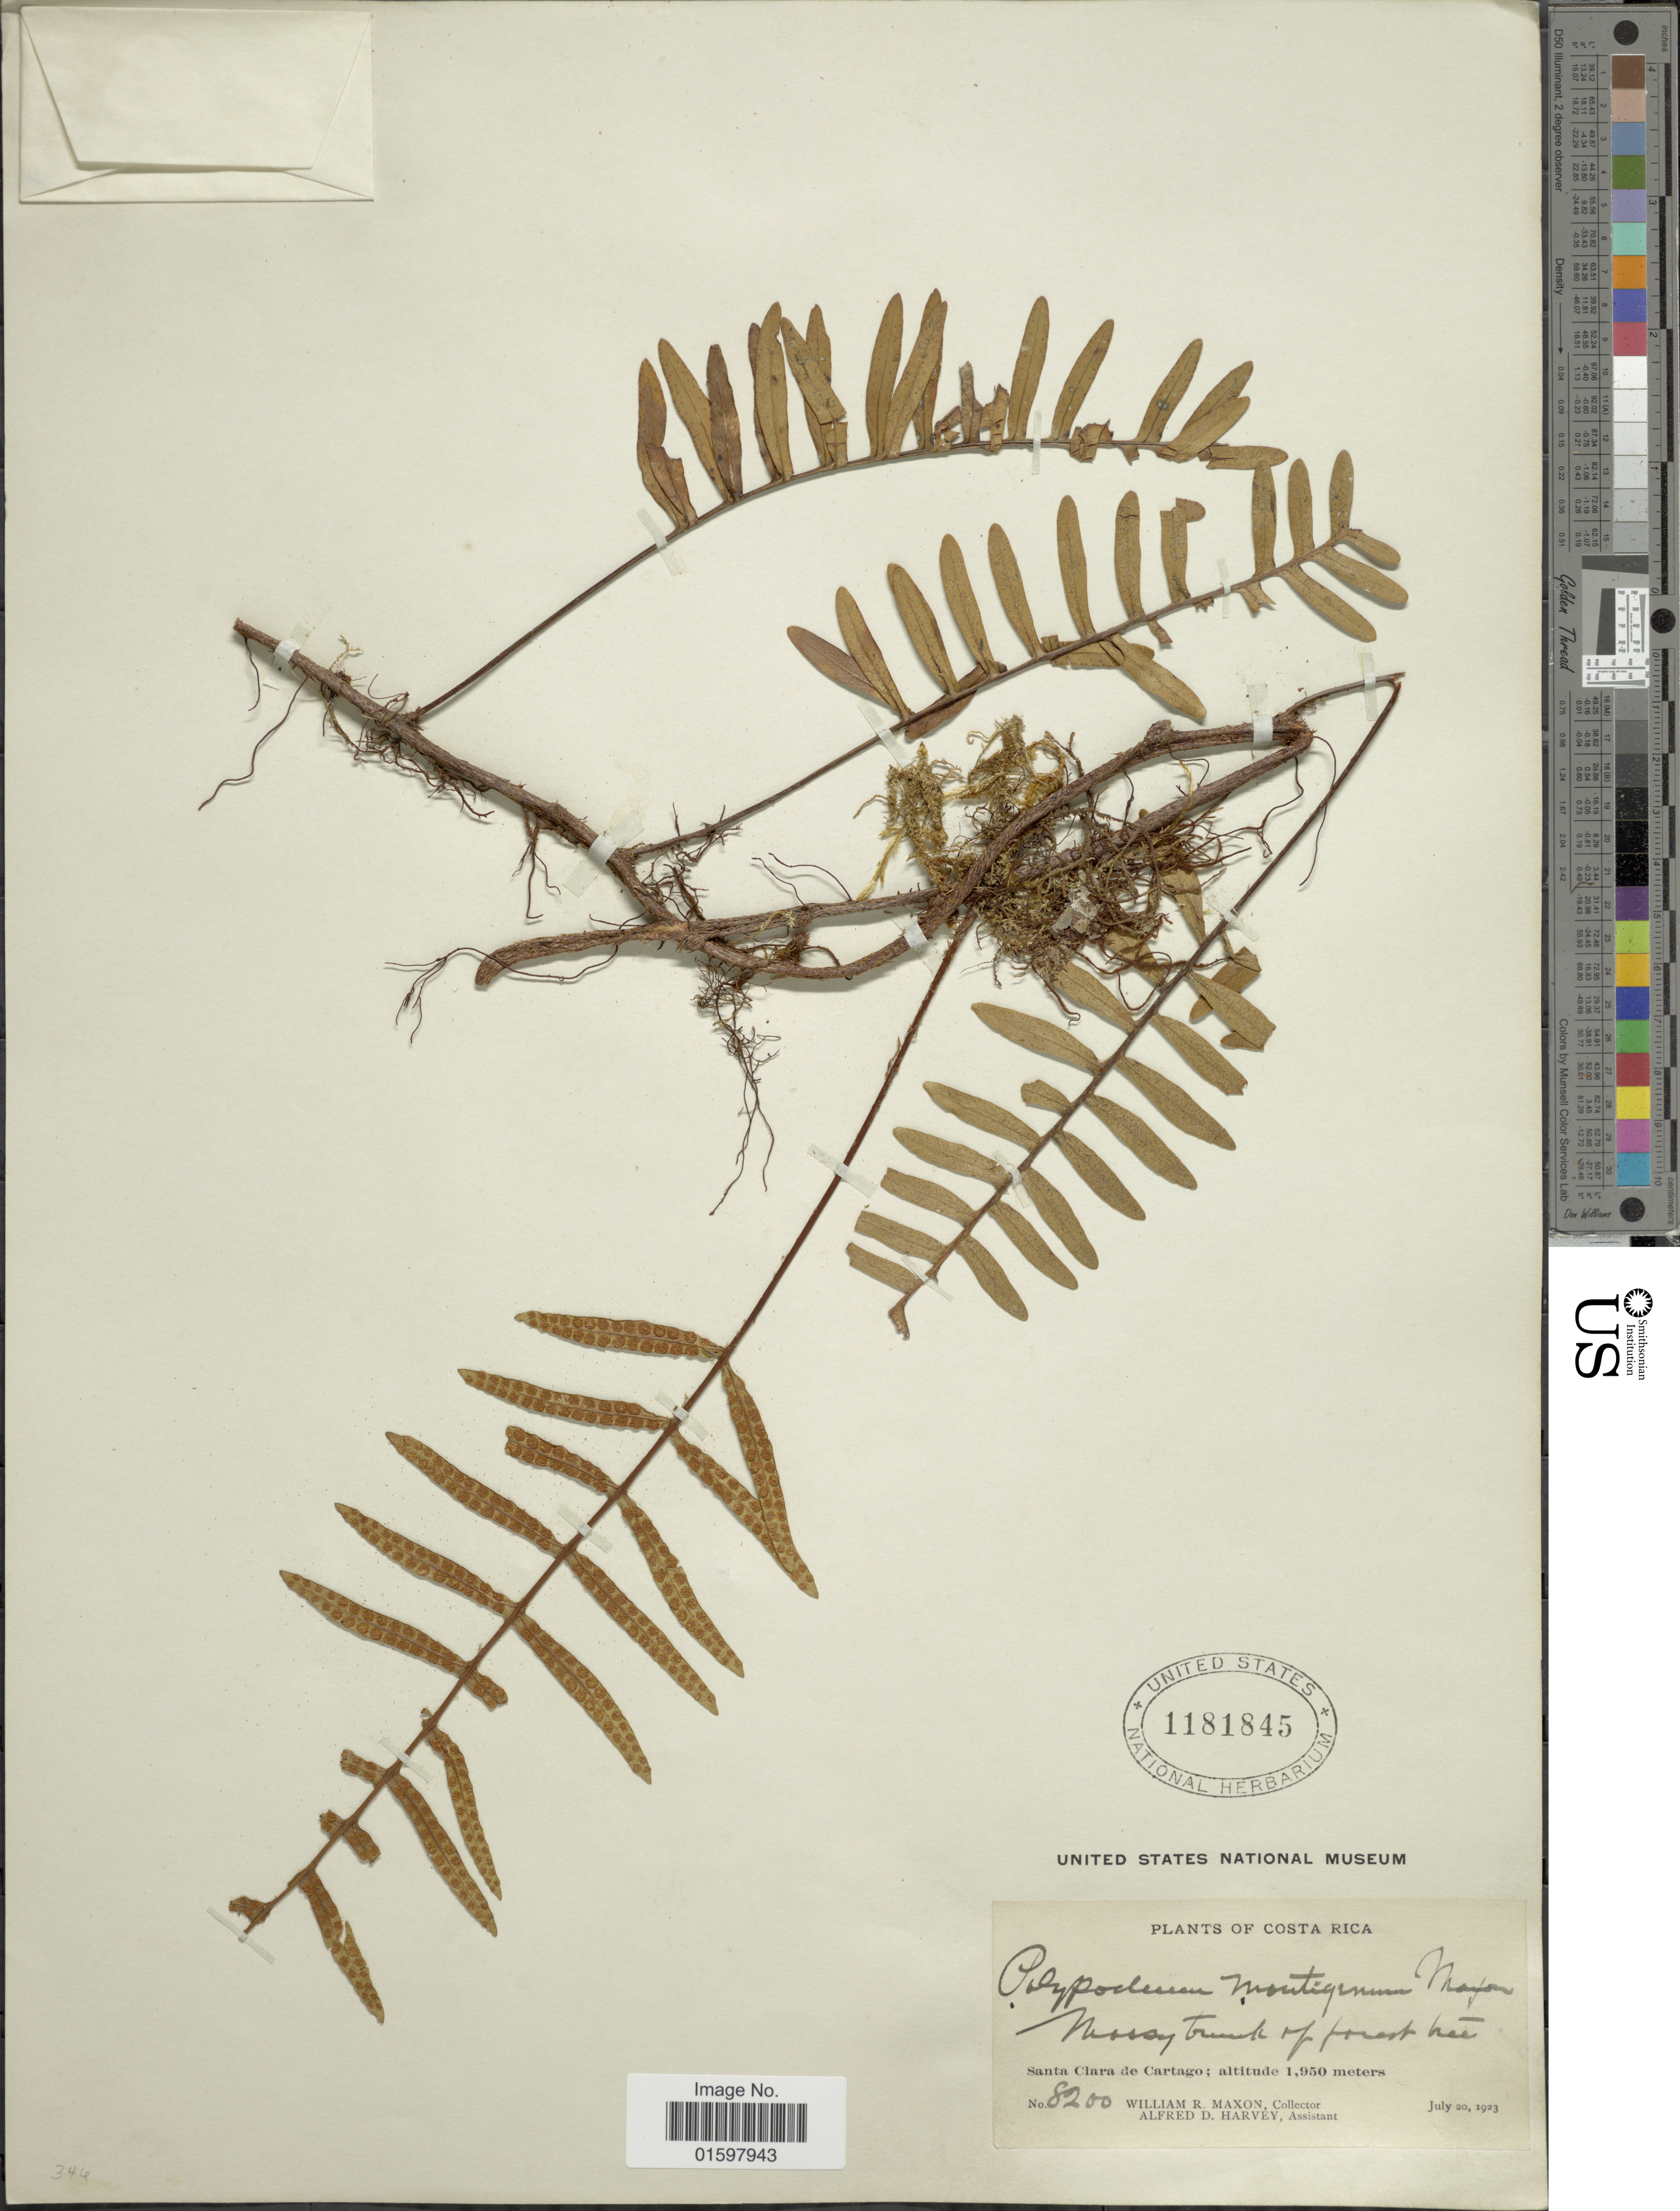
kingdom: Plantae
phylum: Tracheophyta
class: Polypodiopsida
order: Polypodiales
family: Polypodiaceae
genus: Pleopeltis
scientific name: Pleopeltis montigena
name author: (Maxon) A.R. Sm. & Tejero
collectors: W. R. Maxon & A. D. Harvey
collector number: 8200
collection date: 1923-07-20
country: Costa Rica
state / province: Cartago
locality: Santa Clara de Cartago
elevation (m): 1950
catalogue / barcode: US 1181845